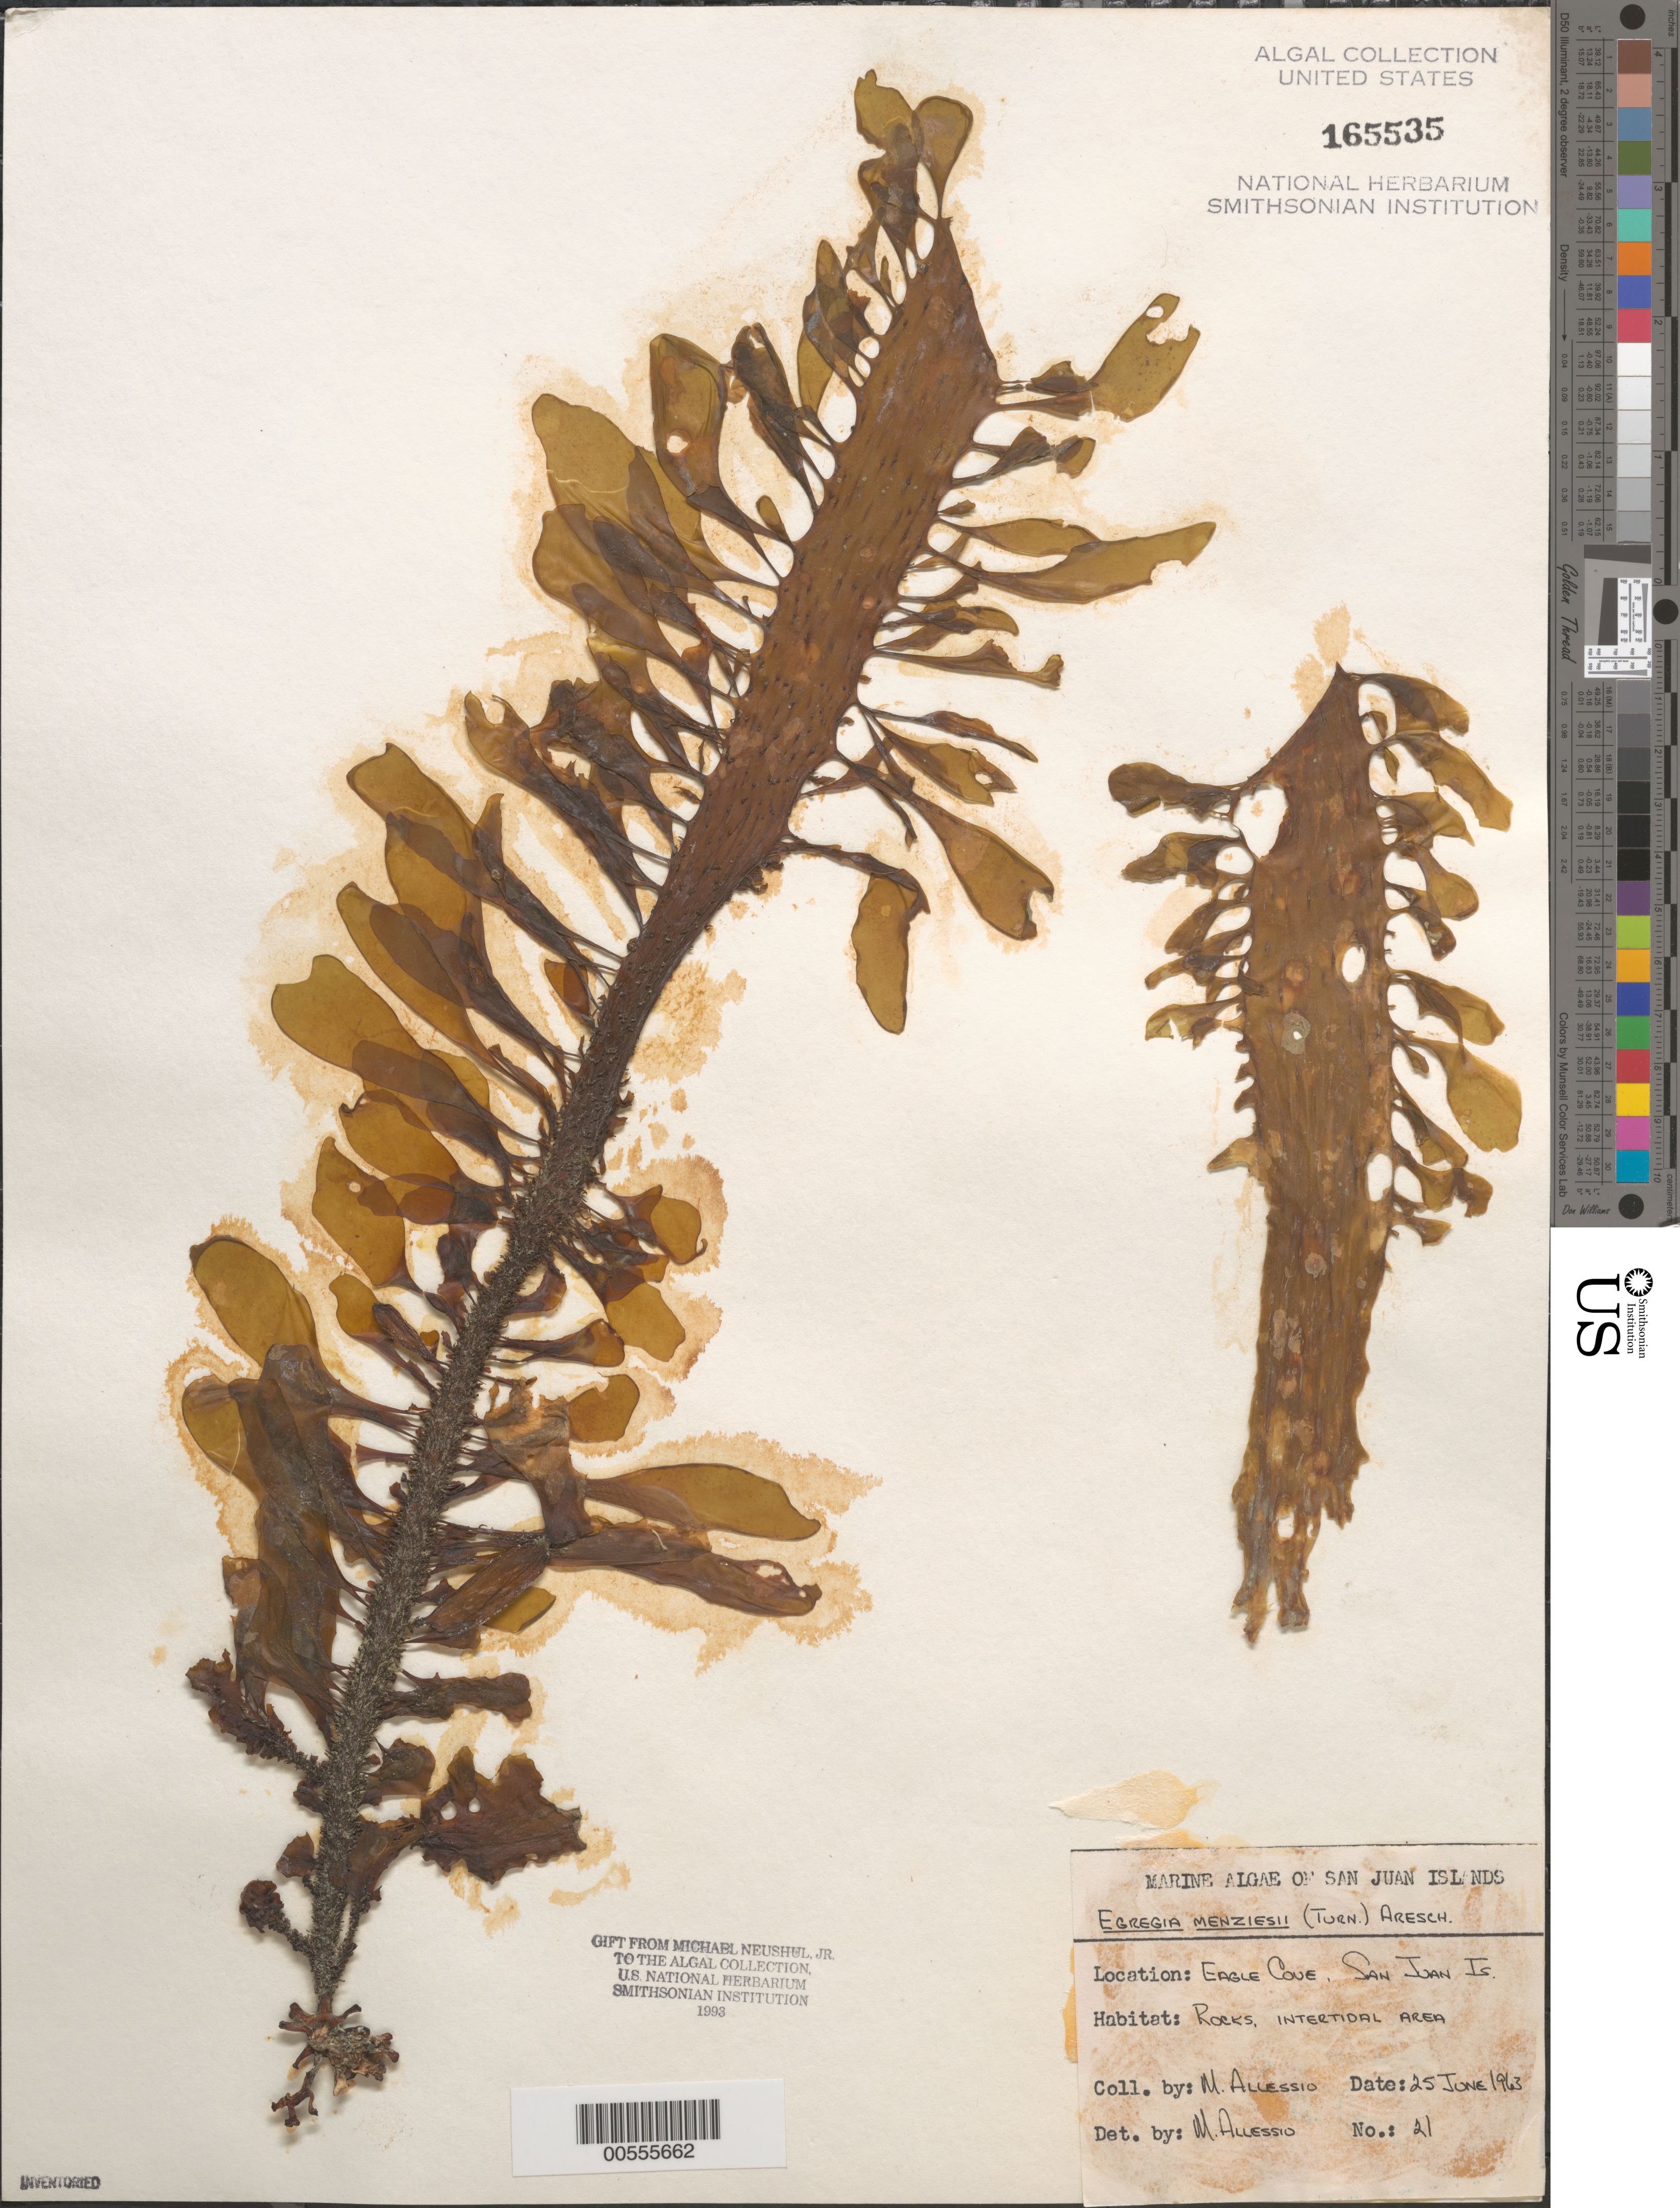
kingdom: Chromista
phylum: Ochrophyta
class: Phaeophyceae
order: Laminariales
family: Lessoniaceae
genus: Egregia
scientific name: Egregia menziesii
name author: (Turner) Aresch.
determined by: Allessio, M.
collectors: M. Allessio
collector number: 21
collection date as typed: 25 Jun 1963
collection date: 1963-06-25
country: United States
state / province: Washington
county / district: San Juan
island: San Juan Island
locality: Eagle Cove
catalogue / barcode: US 165535